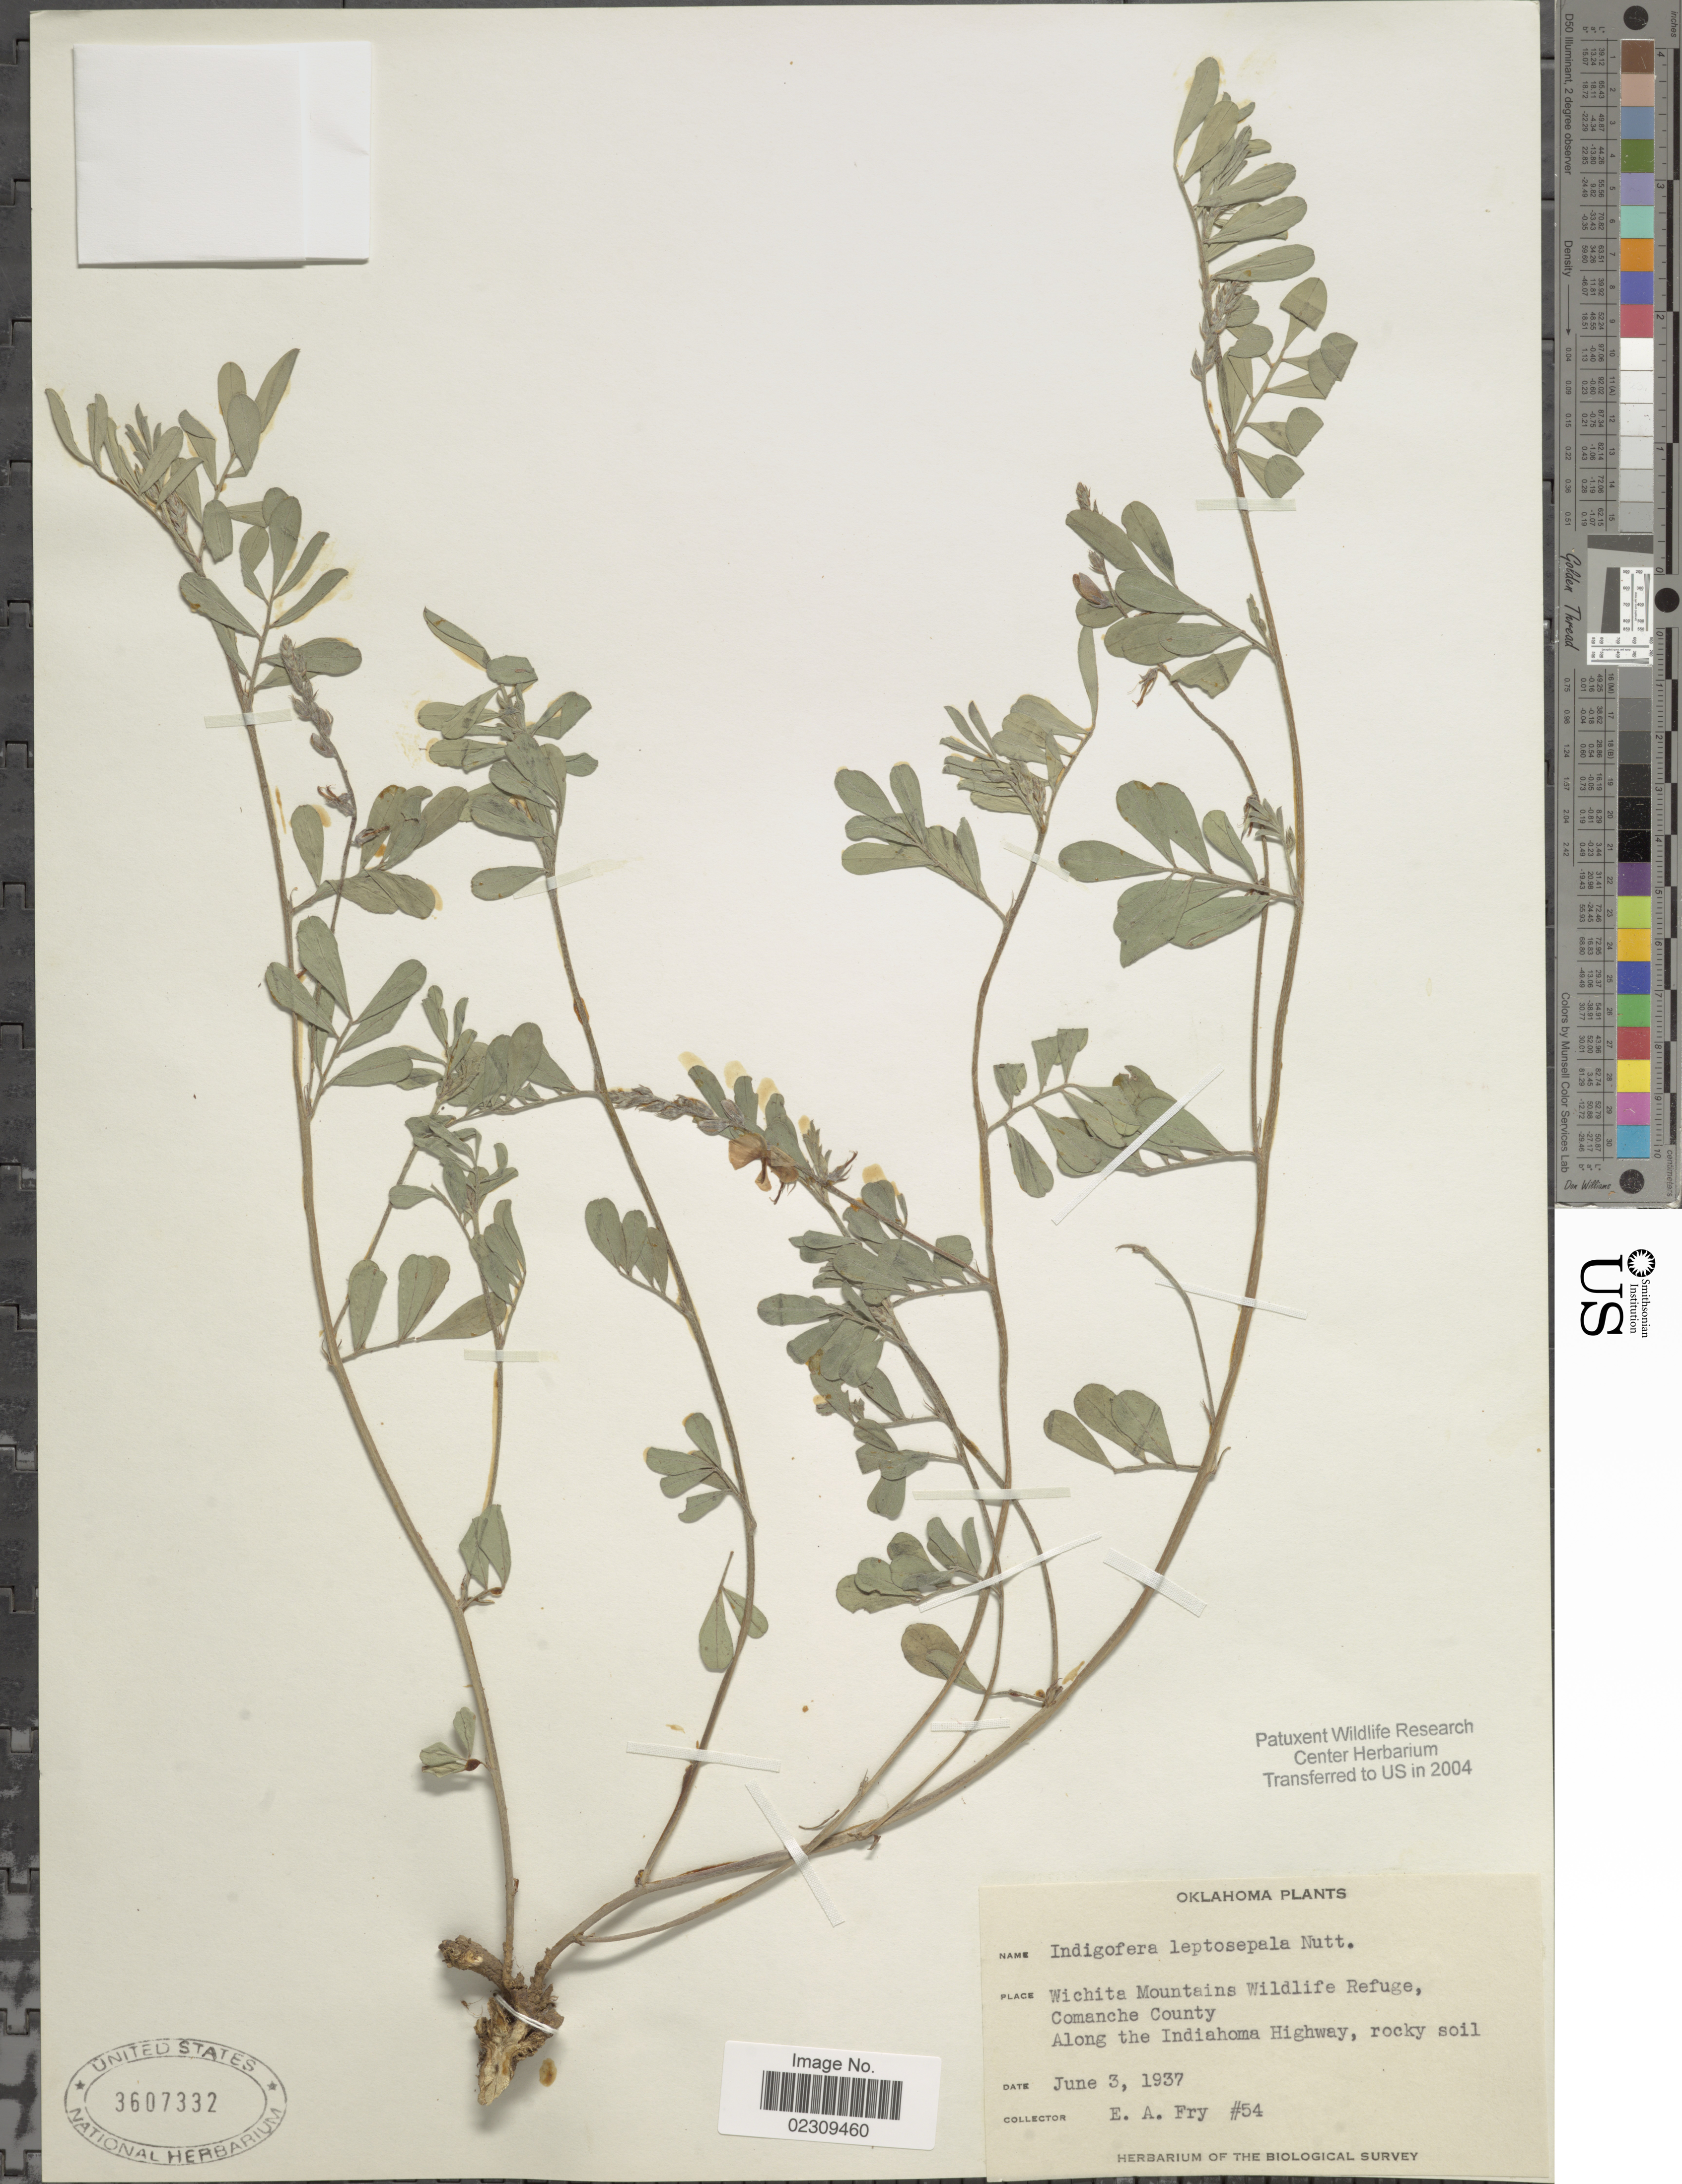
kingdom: Plantae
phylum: Tracheophyta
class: Magnoliopsida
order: Fabales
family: Fabaceae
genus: Indigofera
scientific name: Indigofera leptosepala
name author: Nutt.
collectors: E. Fry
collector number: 54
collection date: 1937-06-03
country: United States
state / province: Oklahoma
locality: Wichita Mountains Wildlife Refuge, Comanche County, along the Indiahoma Highway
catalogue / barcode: US 3607332